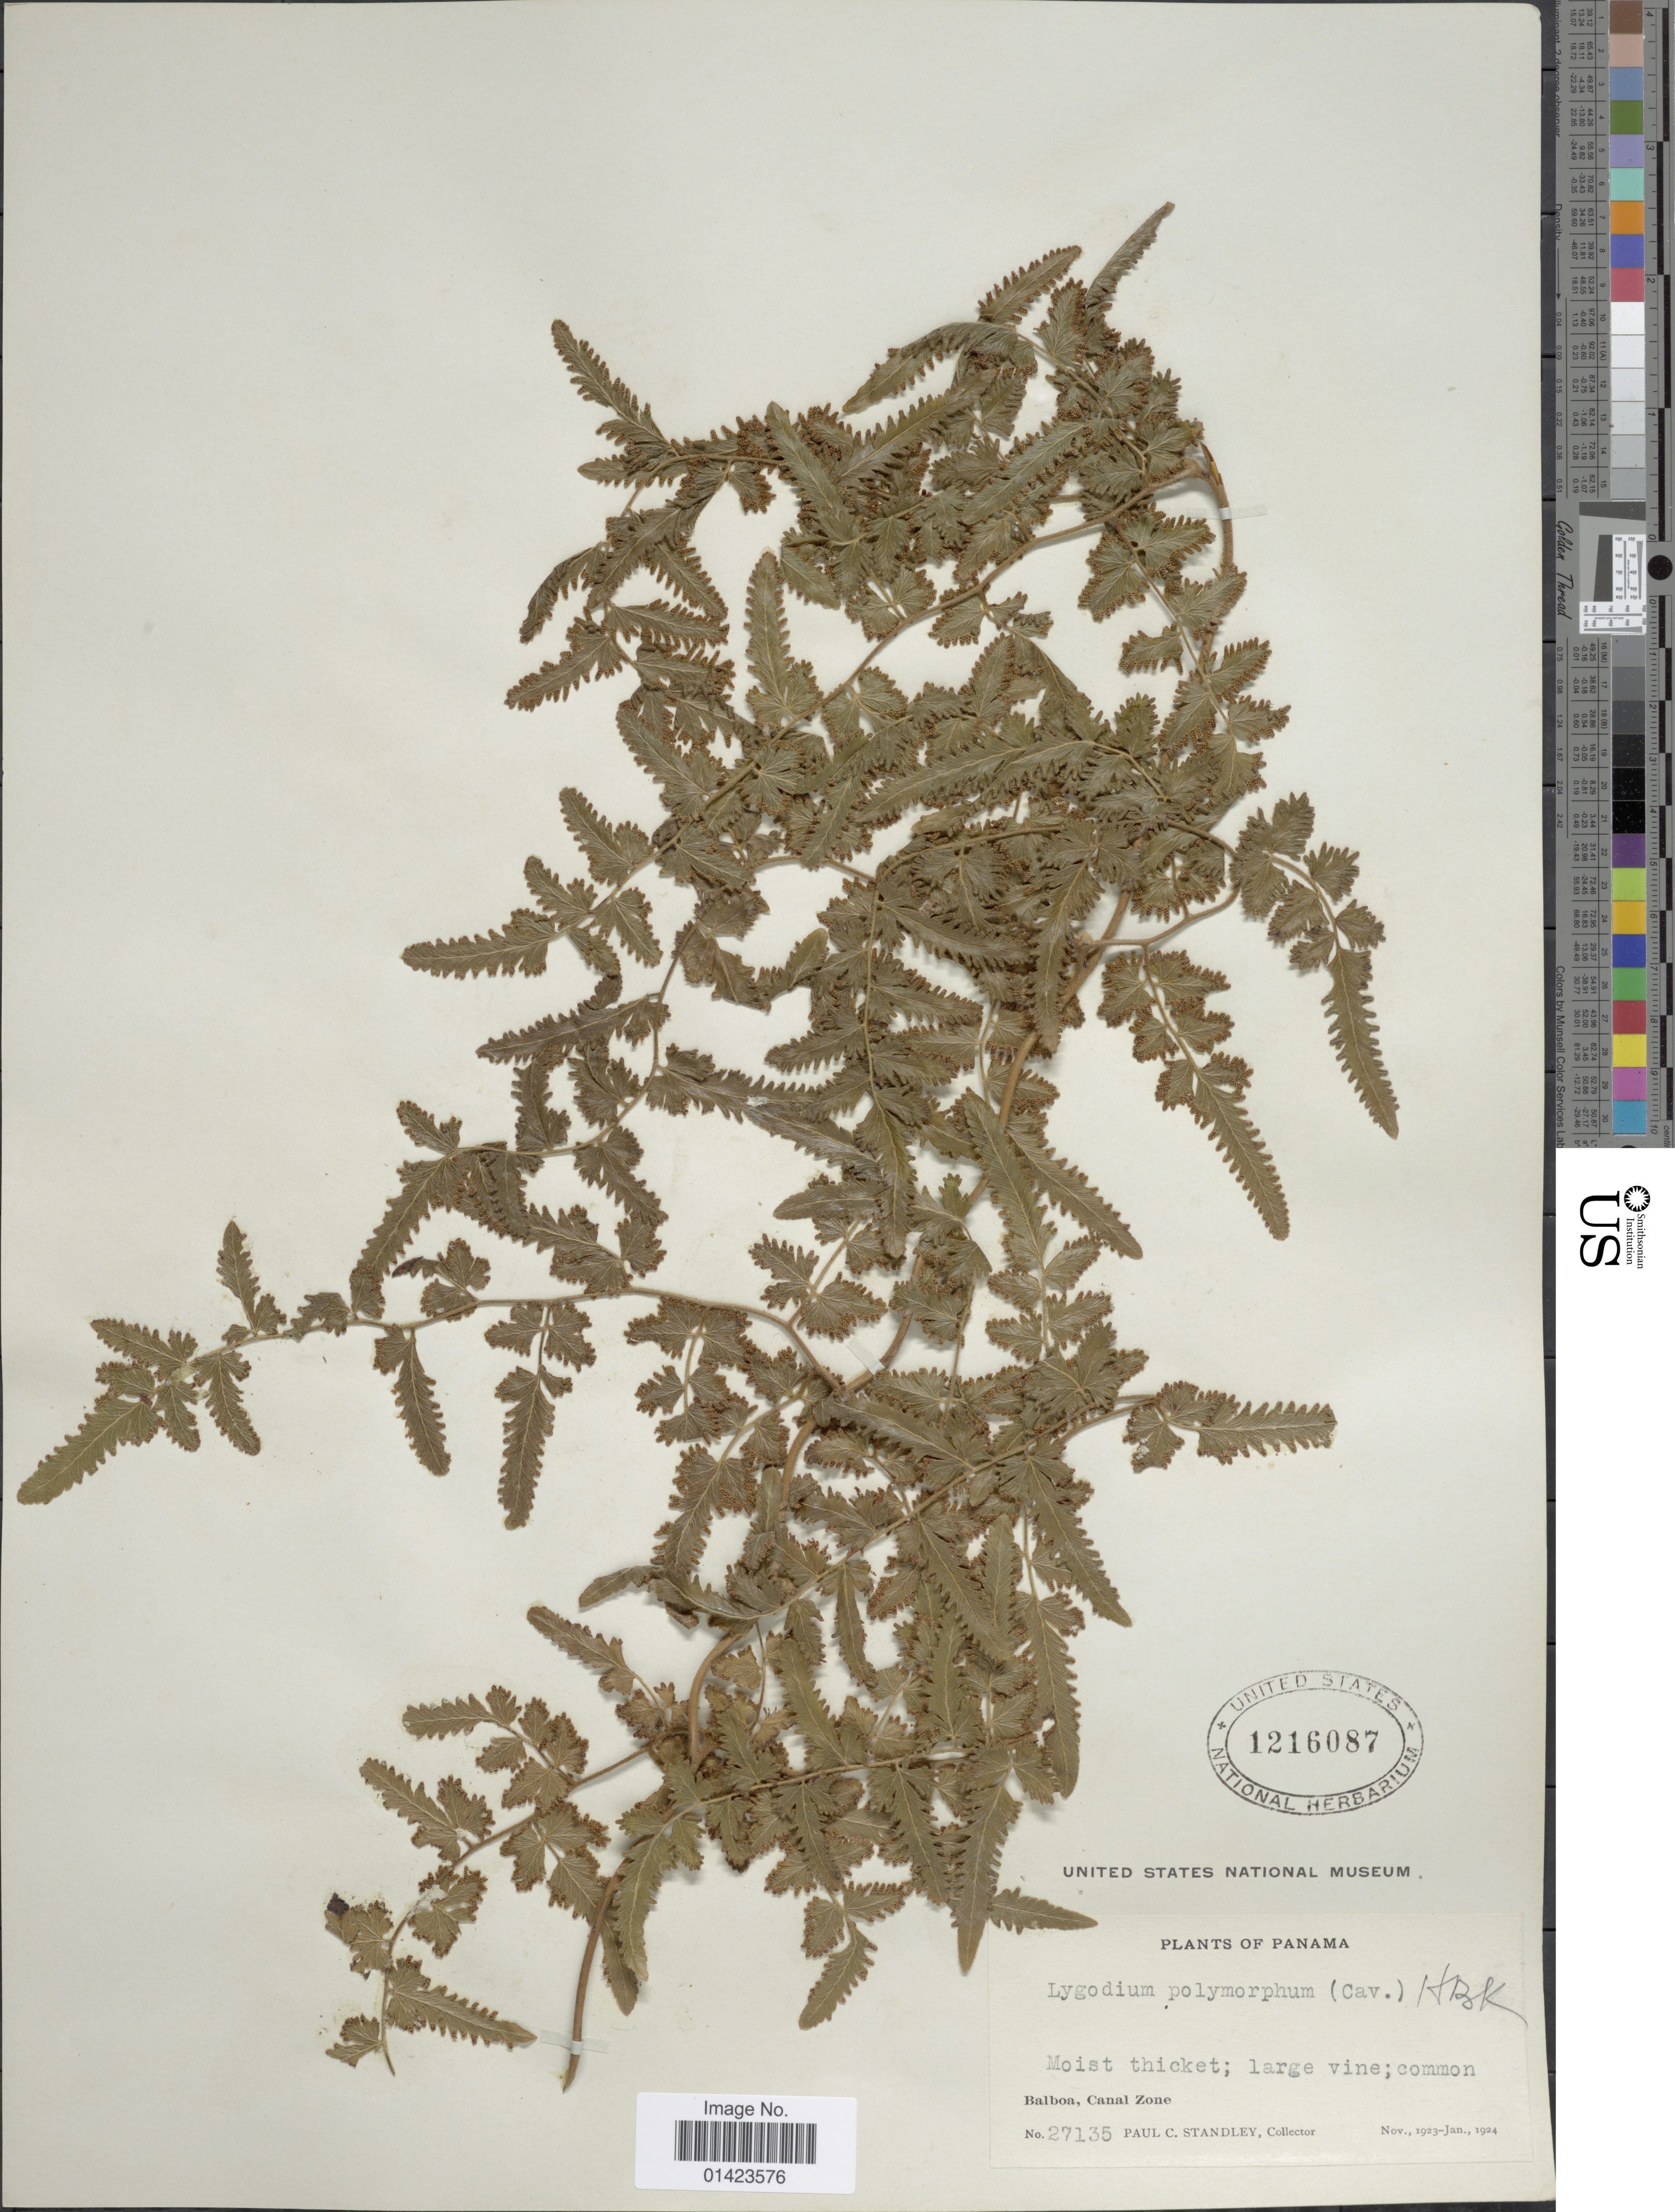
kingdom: Plantae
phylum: Tracheophyta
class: Polypodiopsida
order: Schizaeales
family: Lygodiaceae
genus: Lygodium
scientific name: Lygodium venustum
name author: Sw.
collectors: P. C. Standley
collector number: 27135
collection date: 1923-11/1924-01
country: Panama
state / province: Colón / Panamá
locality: Balboa, Canal Zone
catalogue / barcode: US 1216087